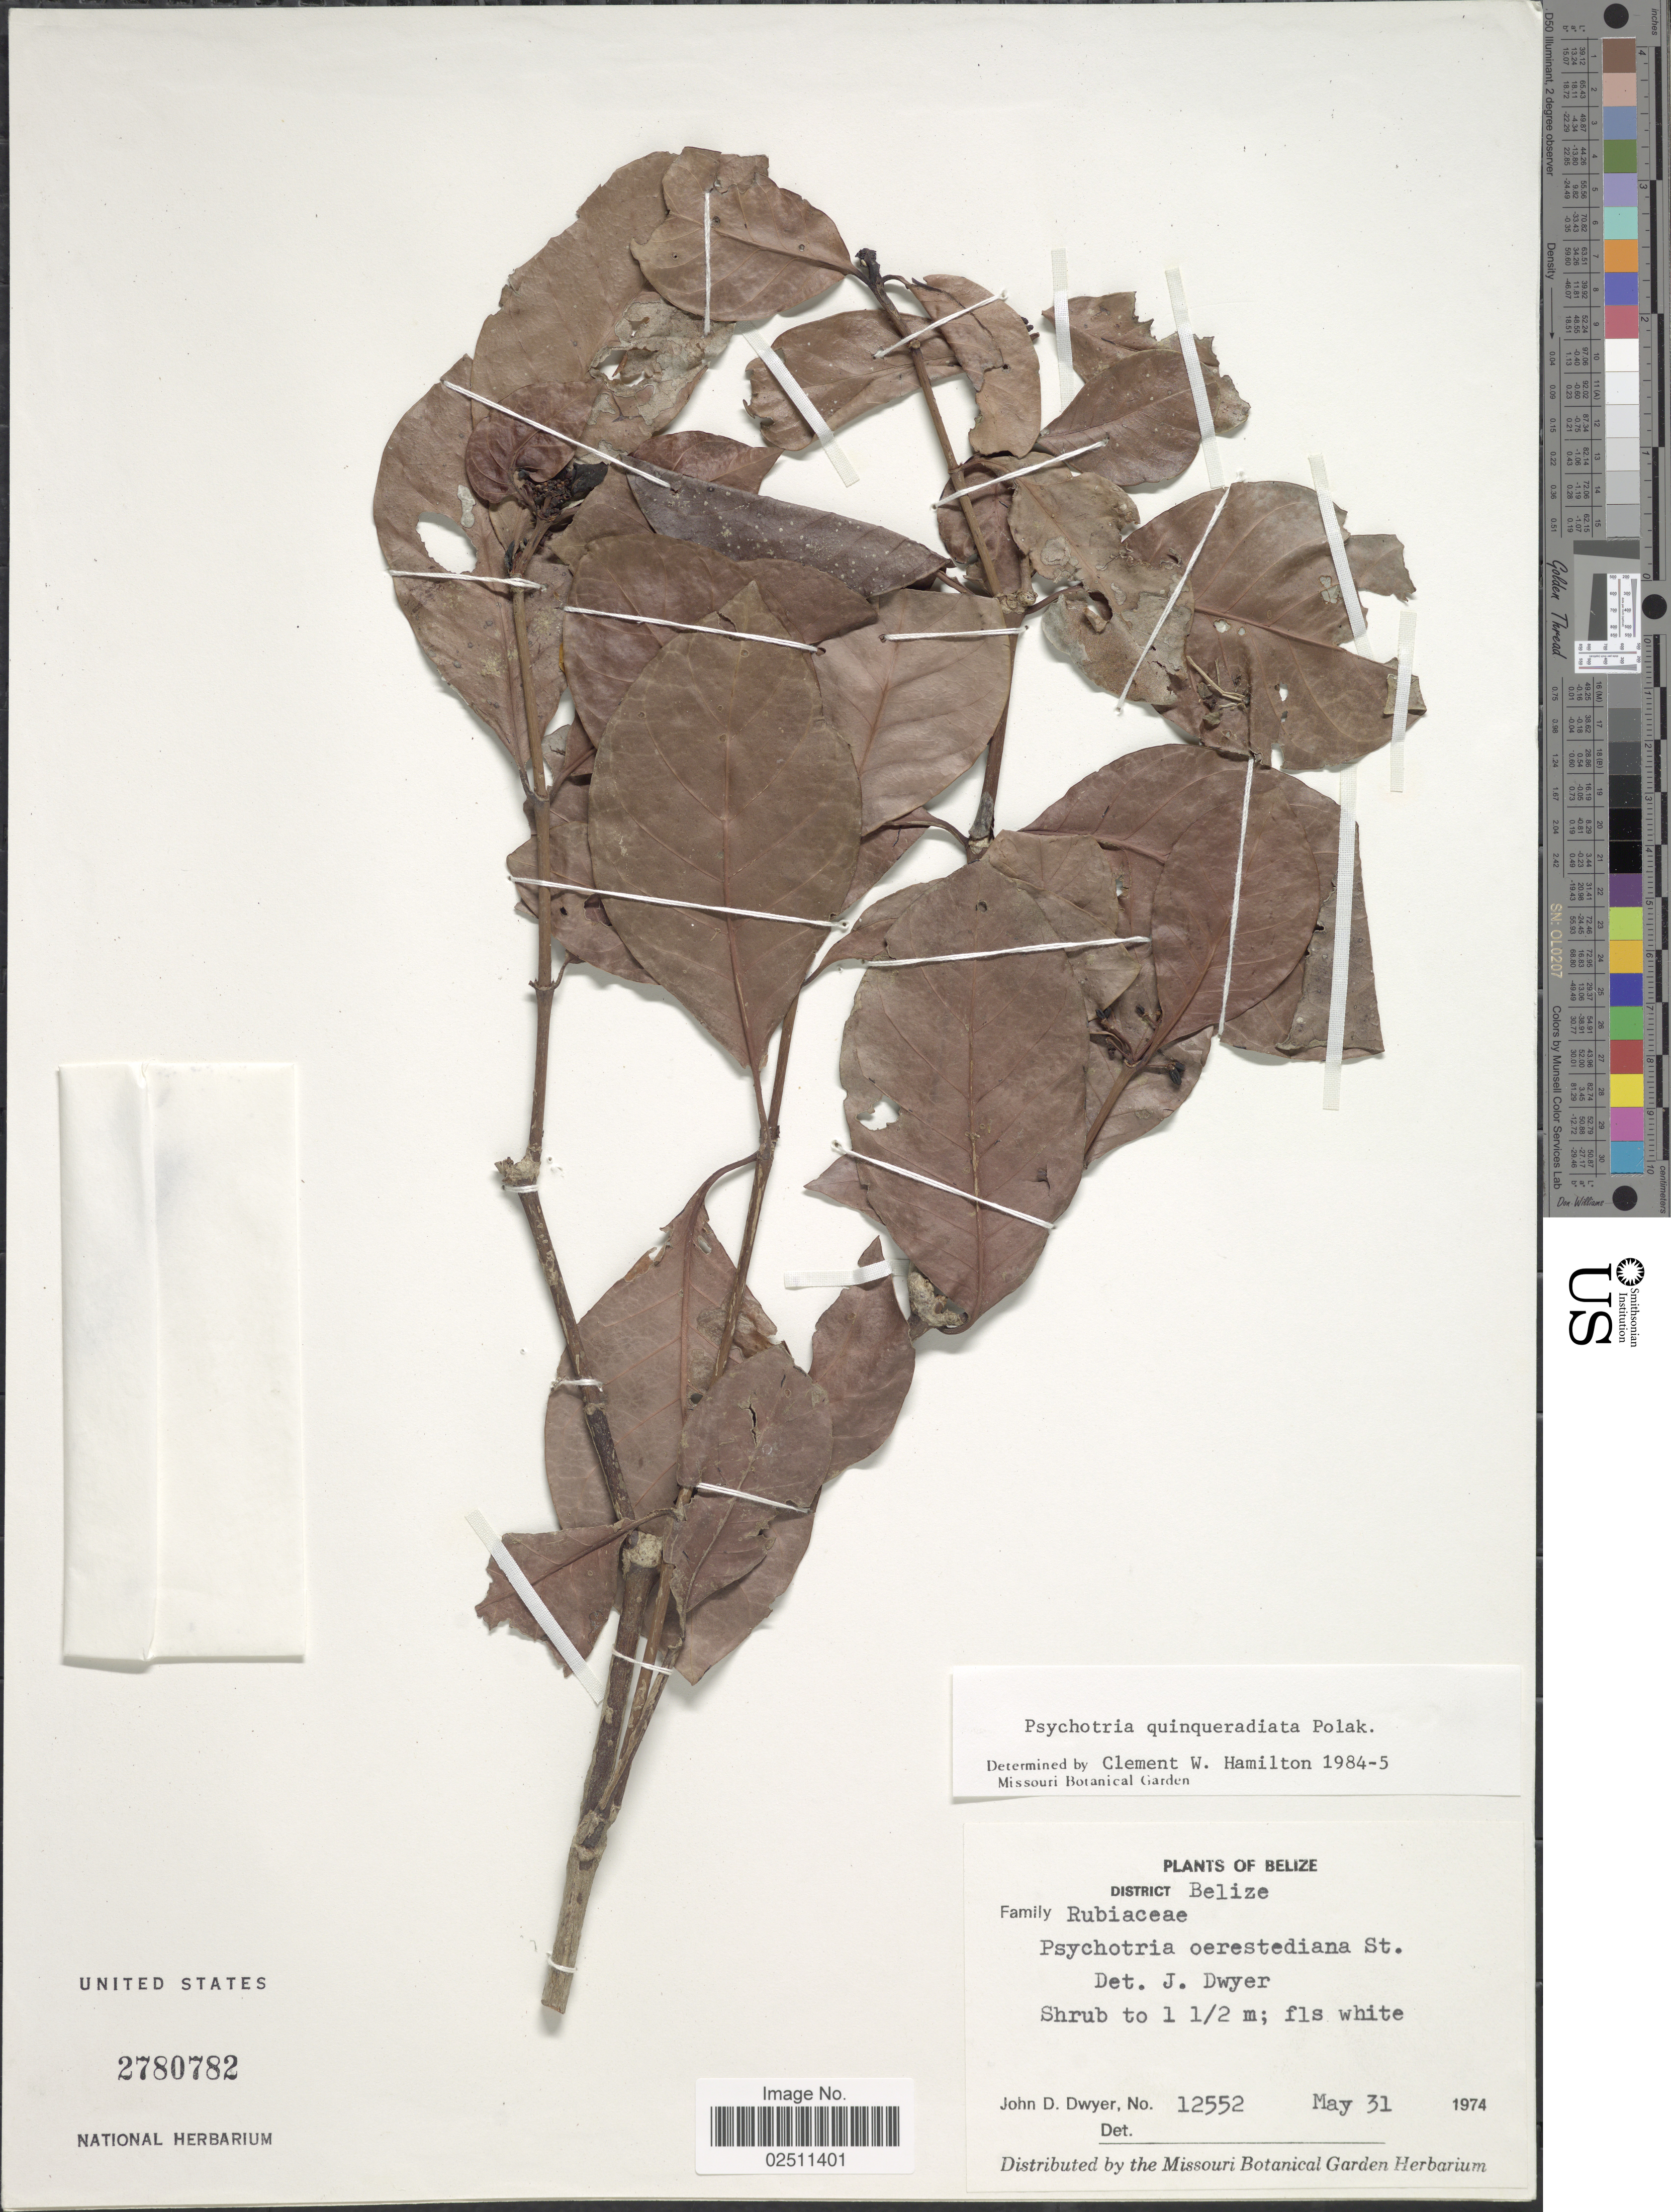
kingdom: Plantae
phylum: Tracheophyta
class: Magnoliopsida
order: Gentianales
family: Rubiaceae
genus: Psychotria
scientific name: Psychotria quinqueradiata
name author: Pol.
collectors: J. D. Dwyer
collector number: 12552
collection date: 1974-05-31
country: Belize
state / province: Belize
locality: District Belize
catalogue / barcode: US 2780782